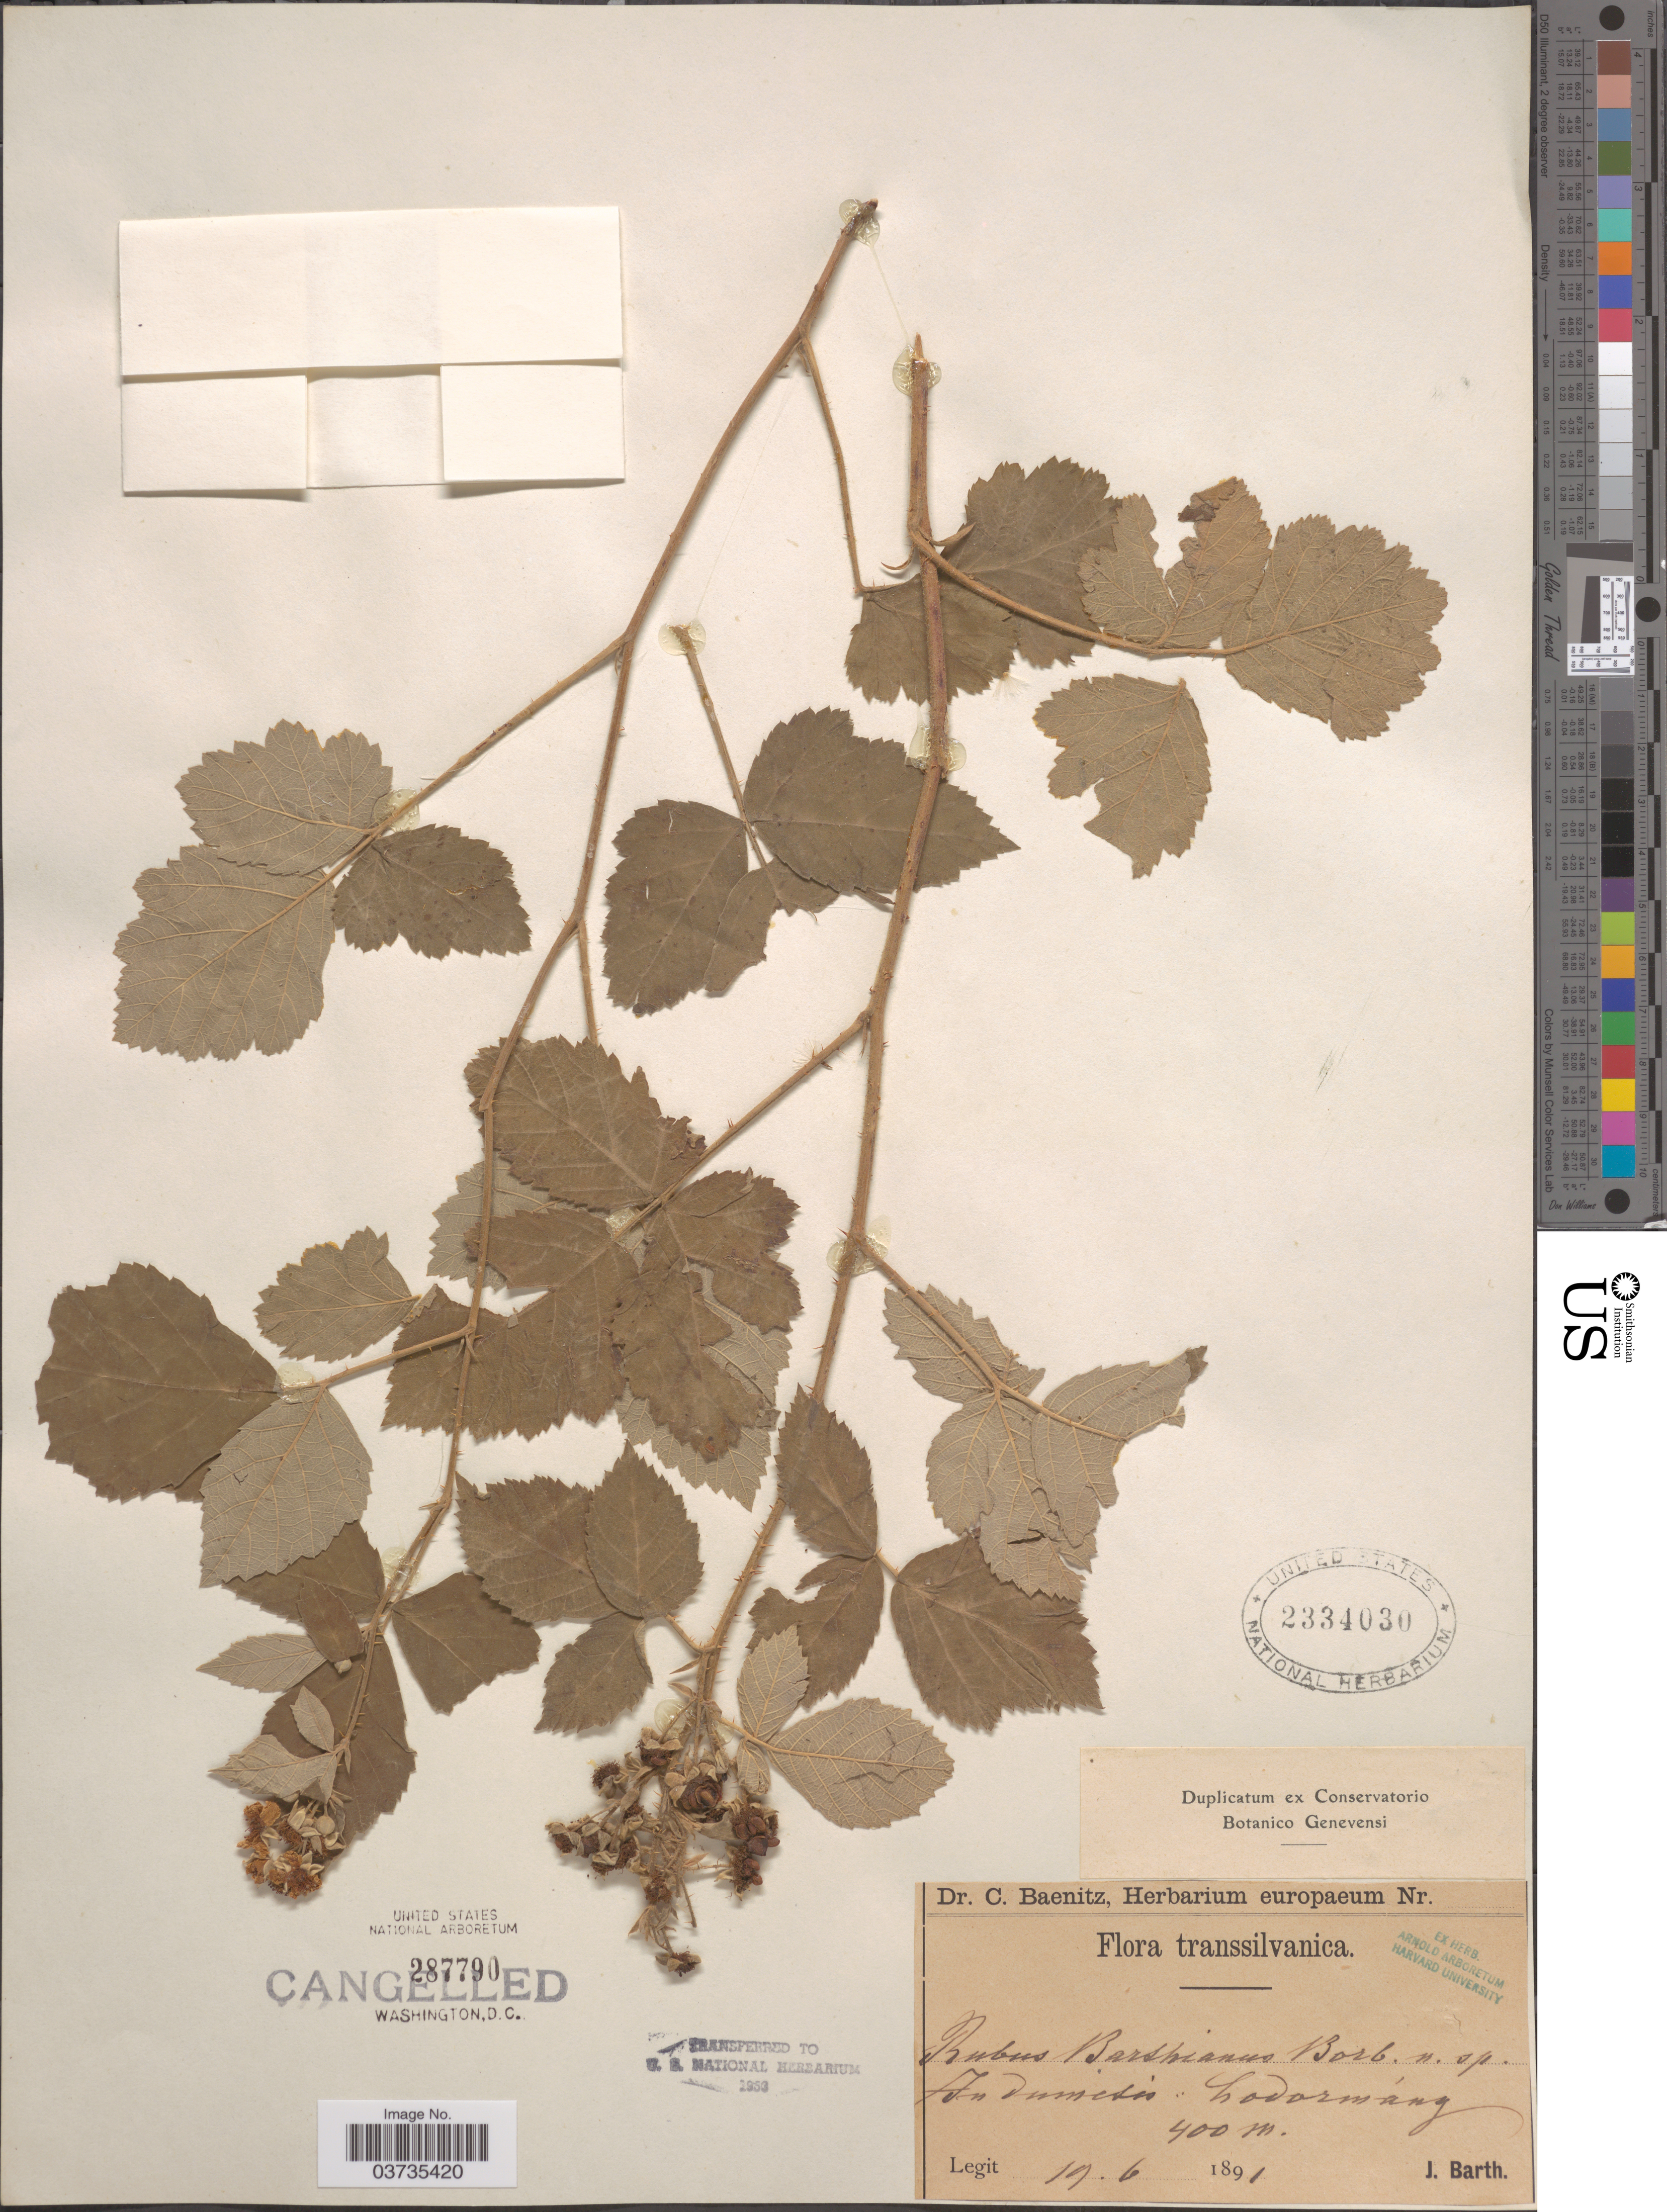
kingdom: Plantae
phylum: Tracheophyta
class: Magnoliopsida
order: Rosales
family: Rosaceae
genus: Rubus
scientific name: Rubus sp.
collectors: J. Barth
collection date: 1891-06-19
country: Romania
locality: Transsilvanica. In dumetis: Lodormány.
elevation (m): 400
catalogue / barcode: US 2334030